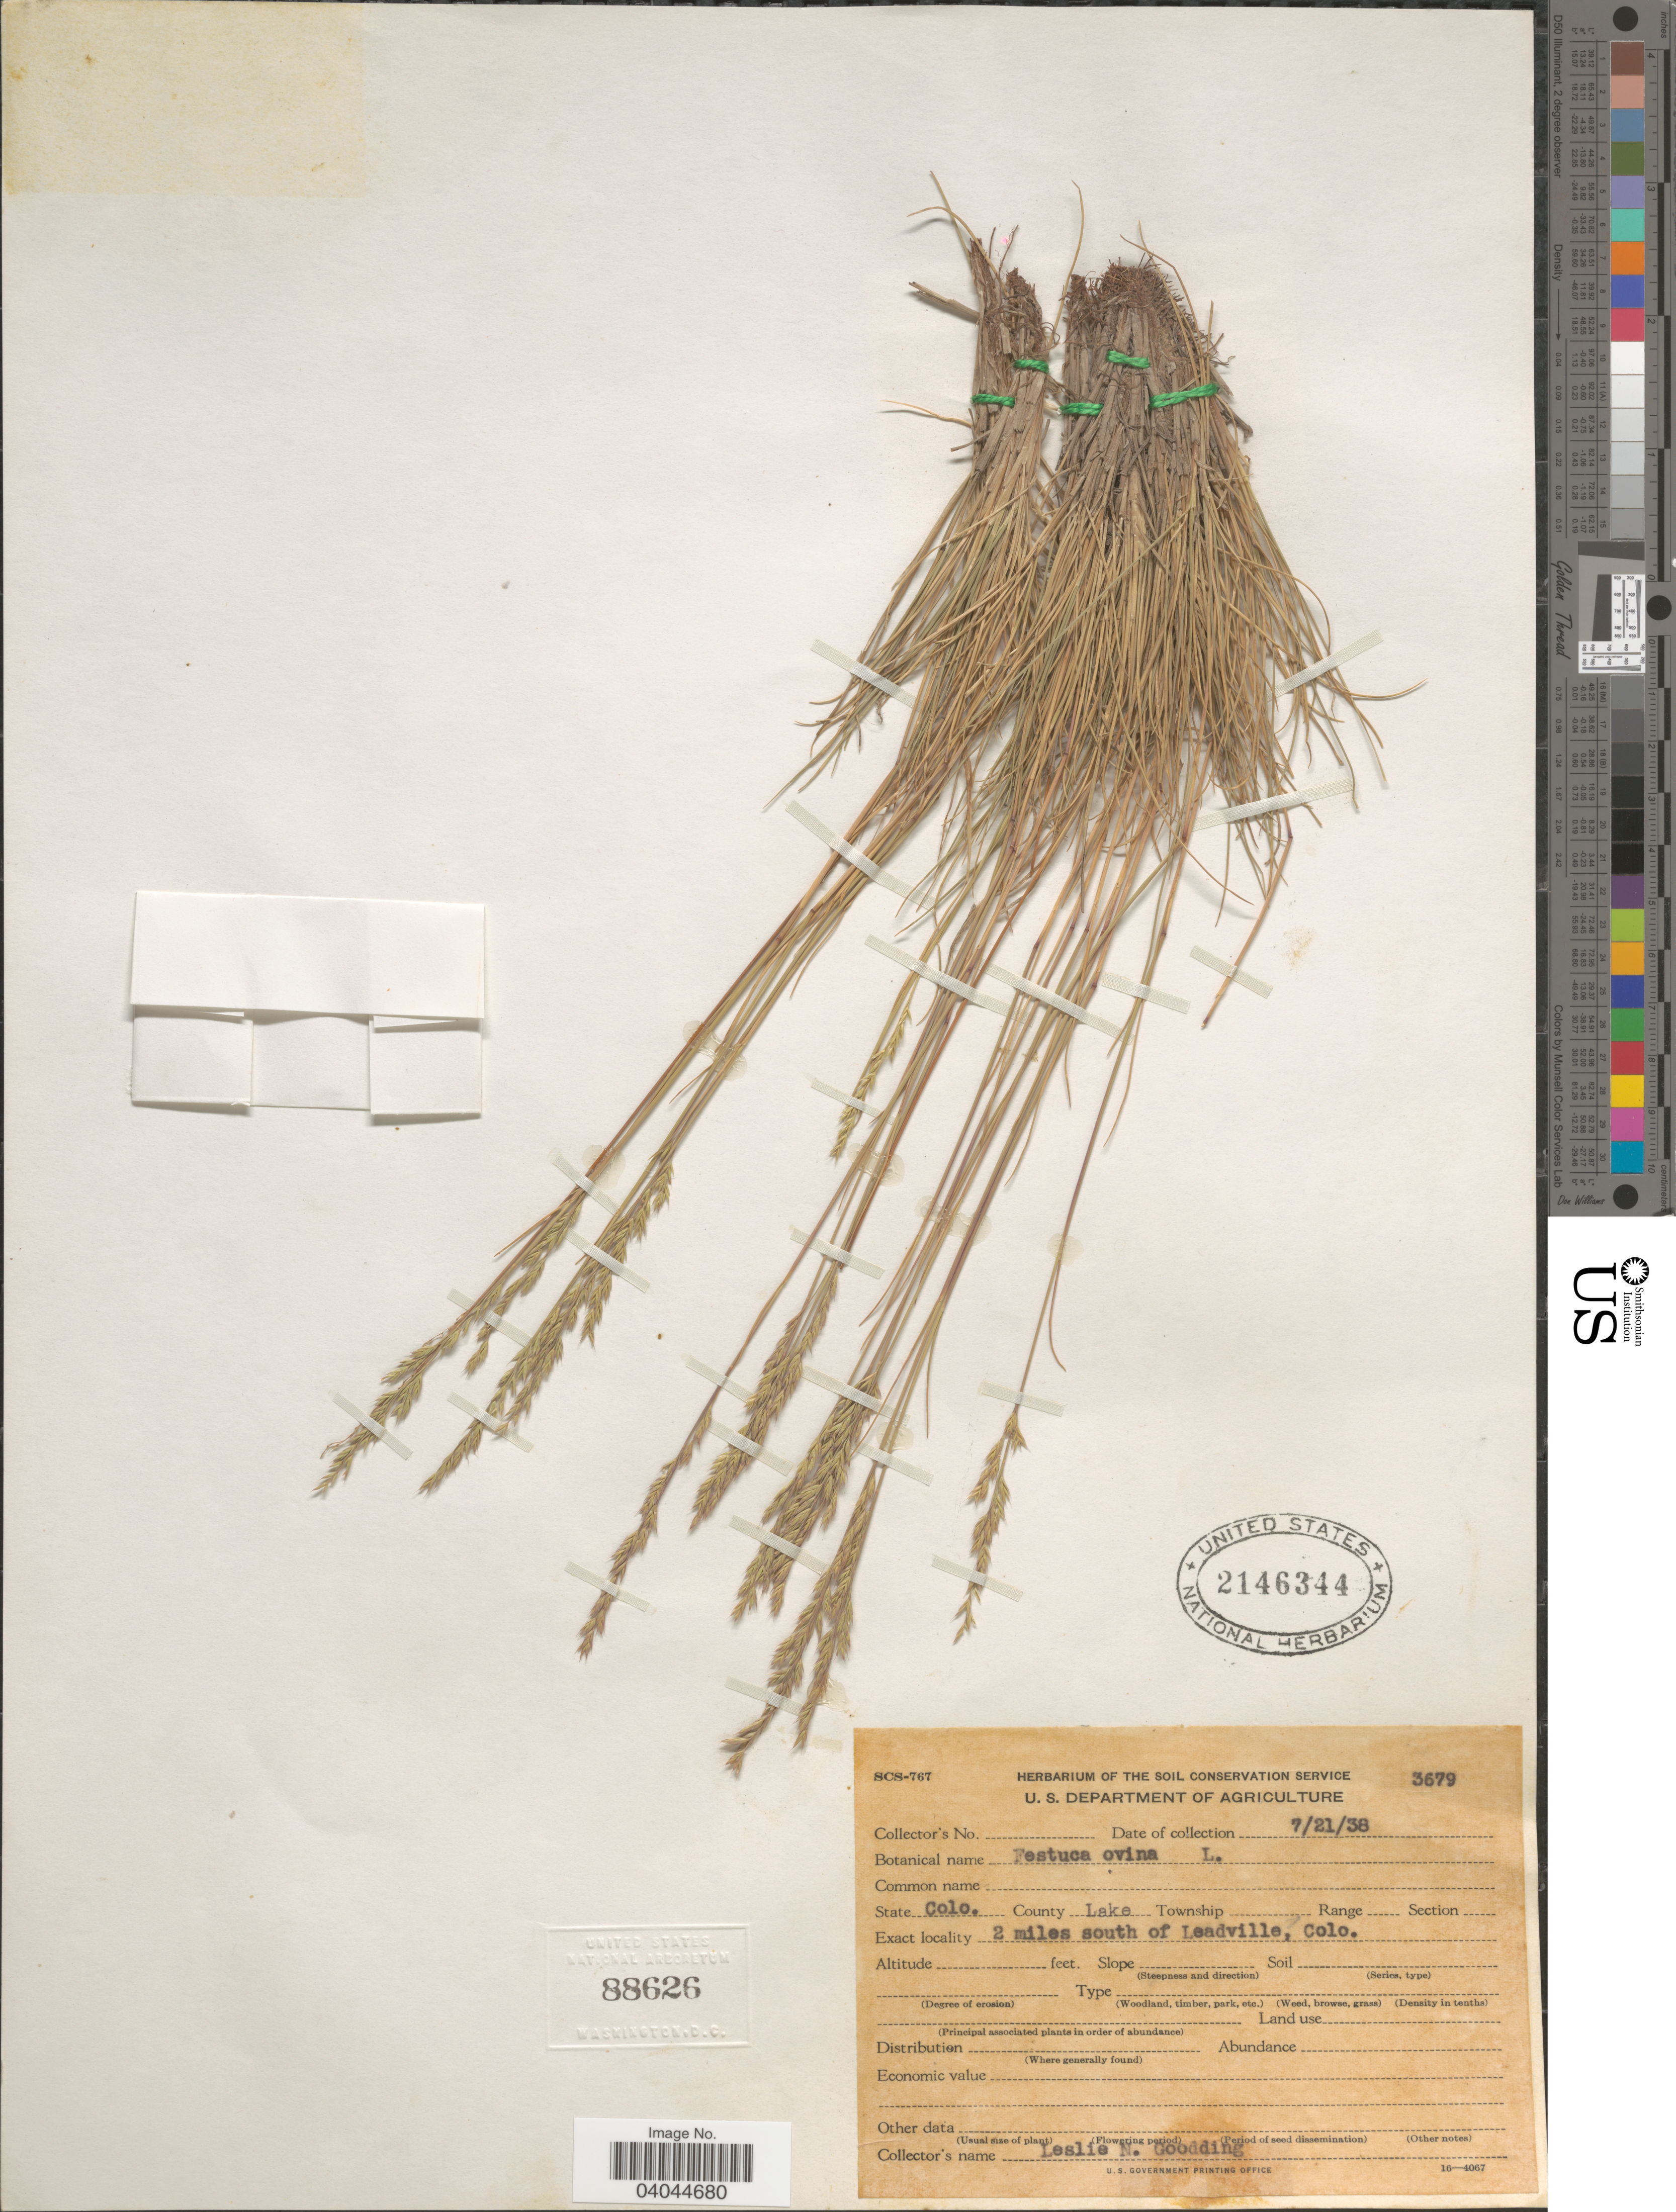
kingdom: Plantae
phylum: Tracheophyta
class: Liliopsida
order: Poales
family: Poaceae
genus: Festuca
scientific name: Festuca ovina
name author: L.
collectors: L. N. Goodding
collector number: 3979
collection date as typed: Transcribed d/m/y: 21/7/38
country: United States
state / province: Colorado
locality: County Lake. 2 miles south of Leadville.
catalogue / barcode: US 2146334